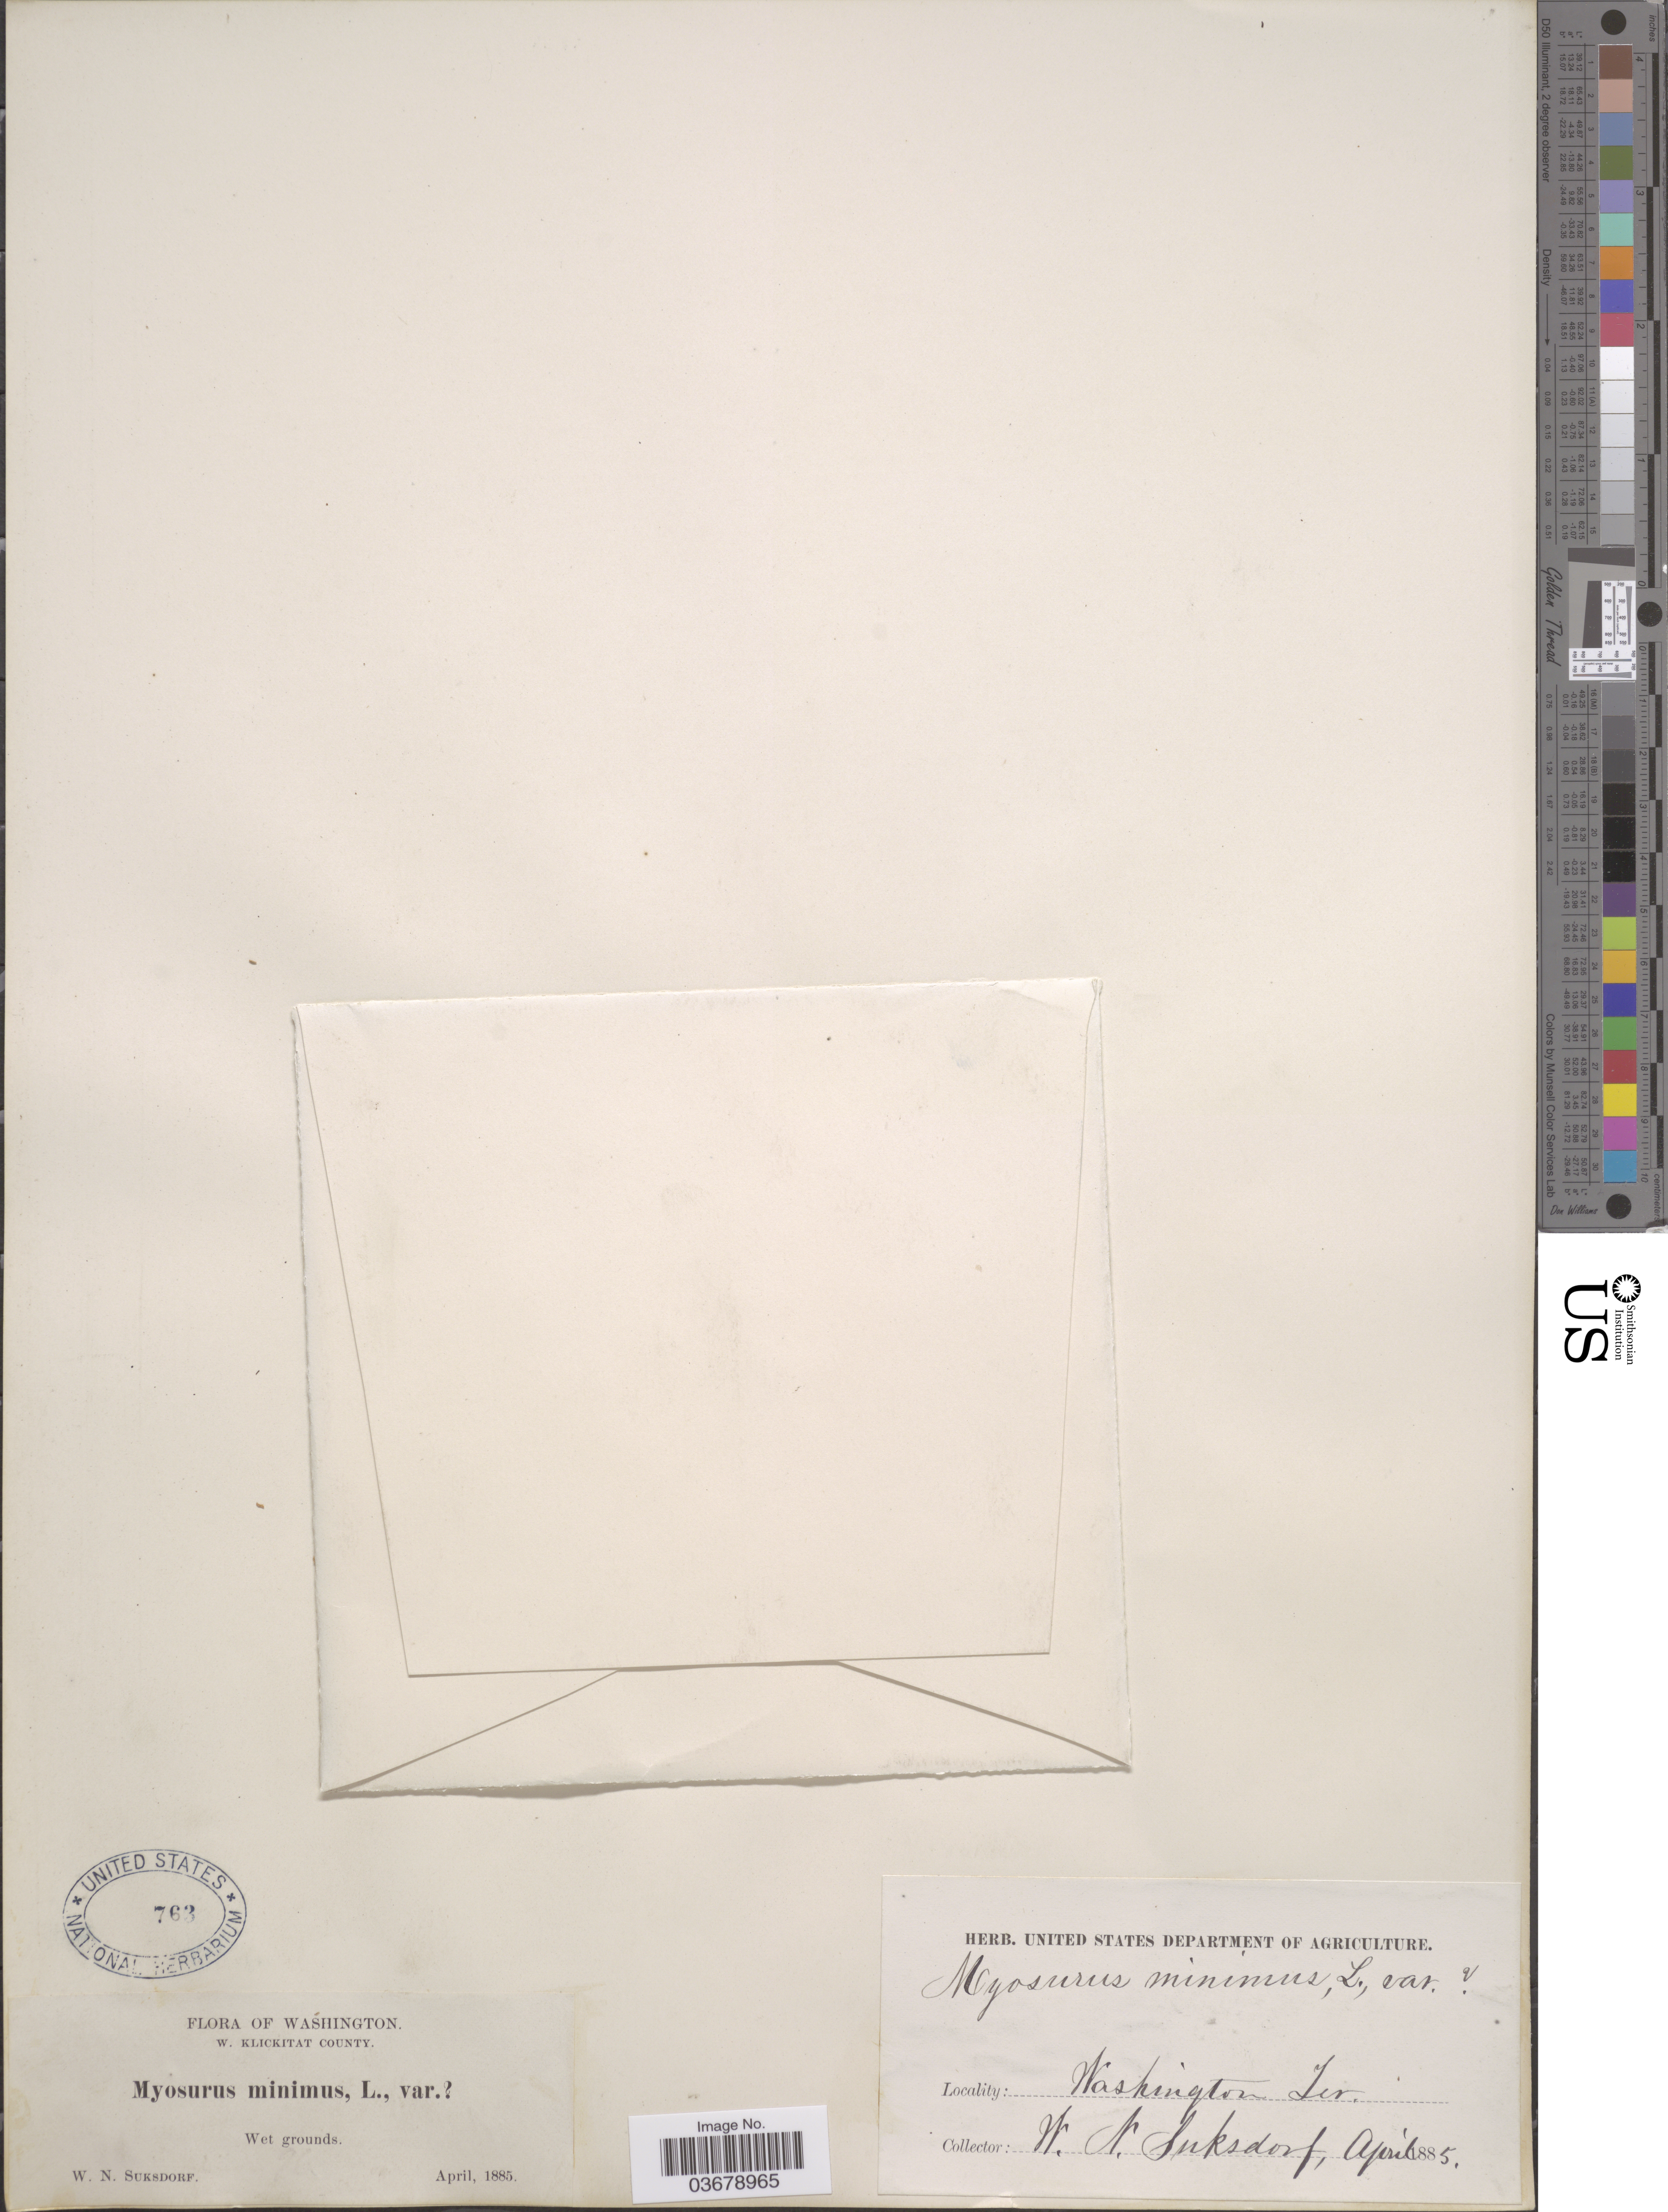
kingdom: Plantae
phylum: Tracheophyta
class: Magnoliopsida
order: Ranunculales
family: Ranunculaceae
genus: Myosurus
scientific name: Myosurus lepturus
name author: (A. Gray) Howell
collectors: W. N. Suksdorf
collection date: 1885-04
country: United States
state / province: Washington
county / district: Klickitat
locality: W. Klickitat County. Wet grounds.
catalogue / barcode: US 763